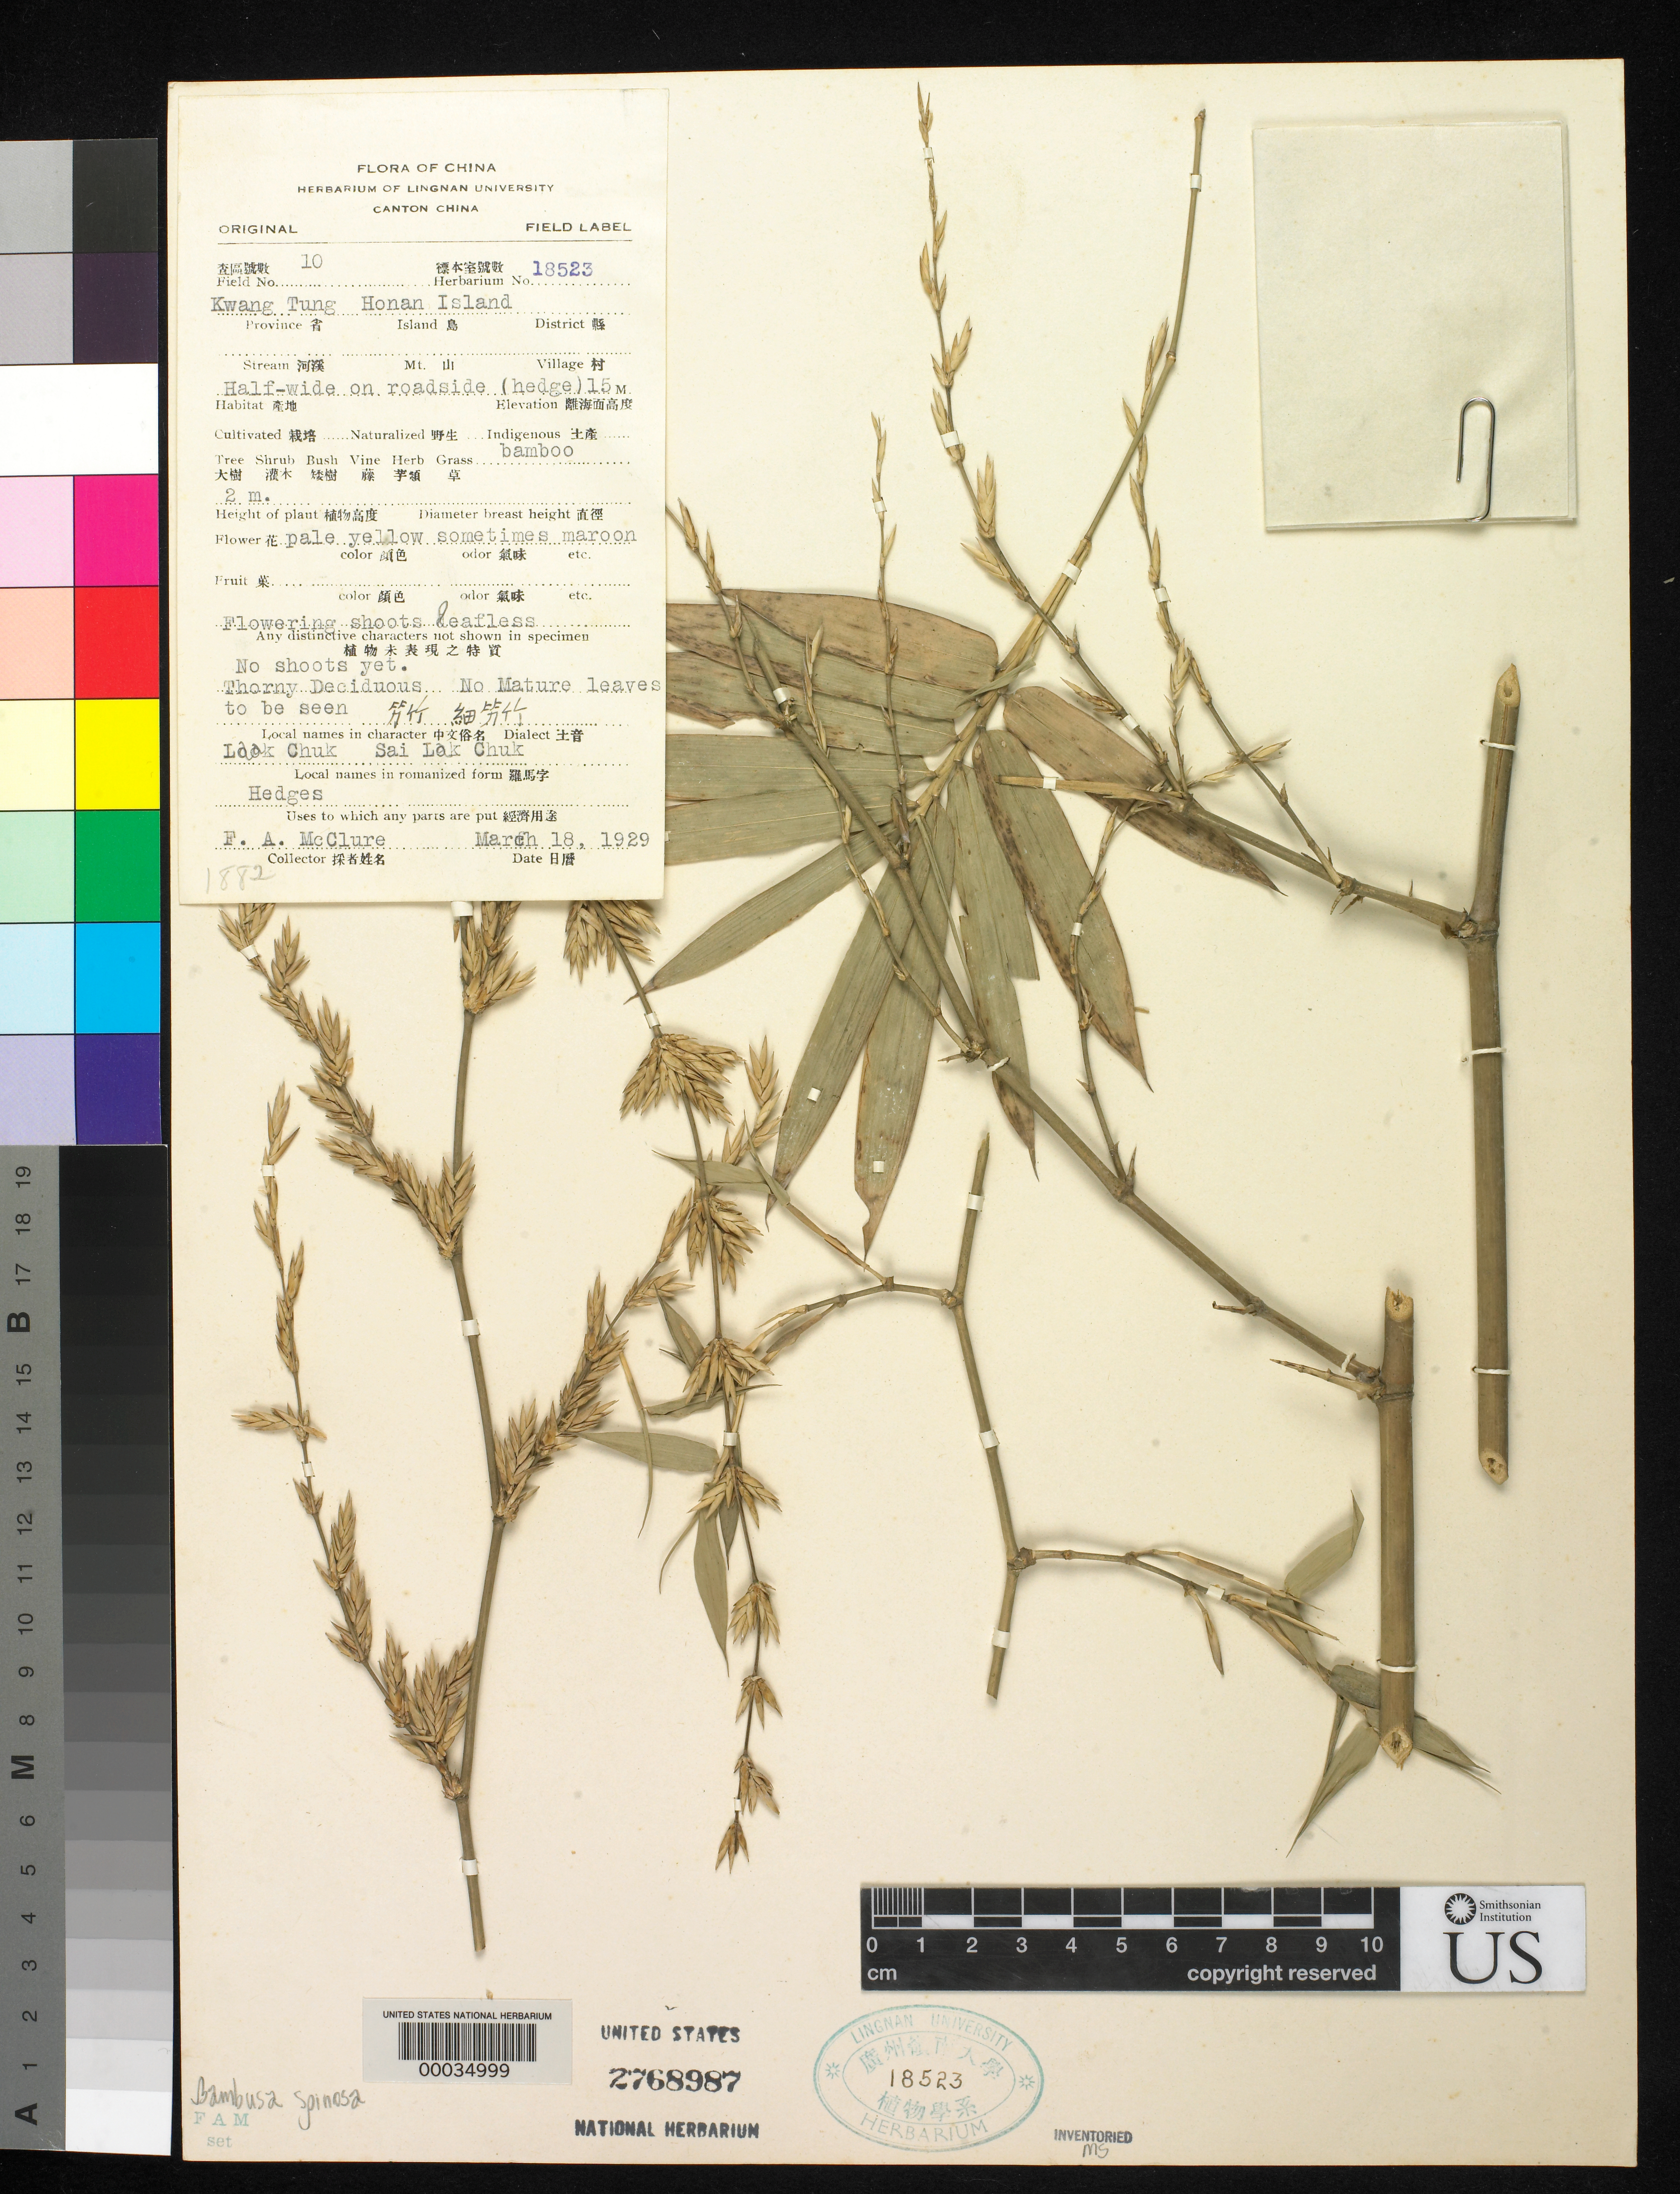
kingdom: Plantae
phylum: Tracheophyta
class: Liliopsida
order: Poales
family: Poaceae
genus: Bambusa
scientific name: Bambusa spinosa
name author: Roxb.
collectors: F. A. McClure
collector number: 10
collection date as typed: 18 Mar 1929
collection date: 1929-03-18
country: China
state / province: Guangdong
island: Honan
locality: Honan isl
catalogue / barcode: US 2768987